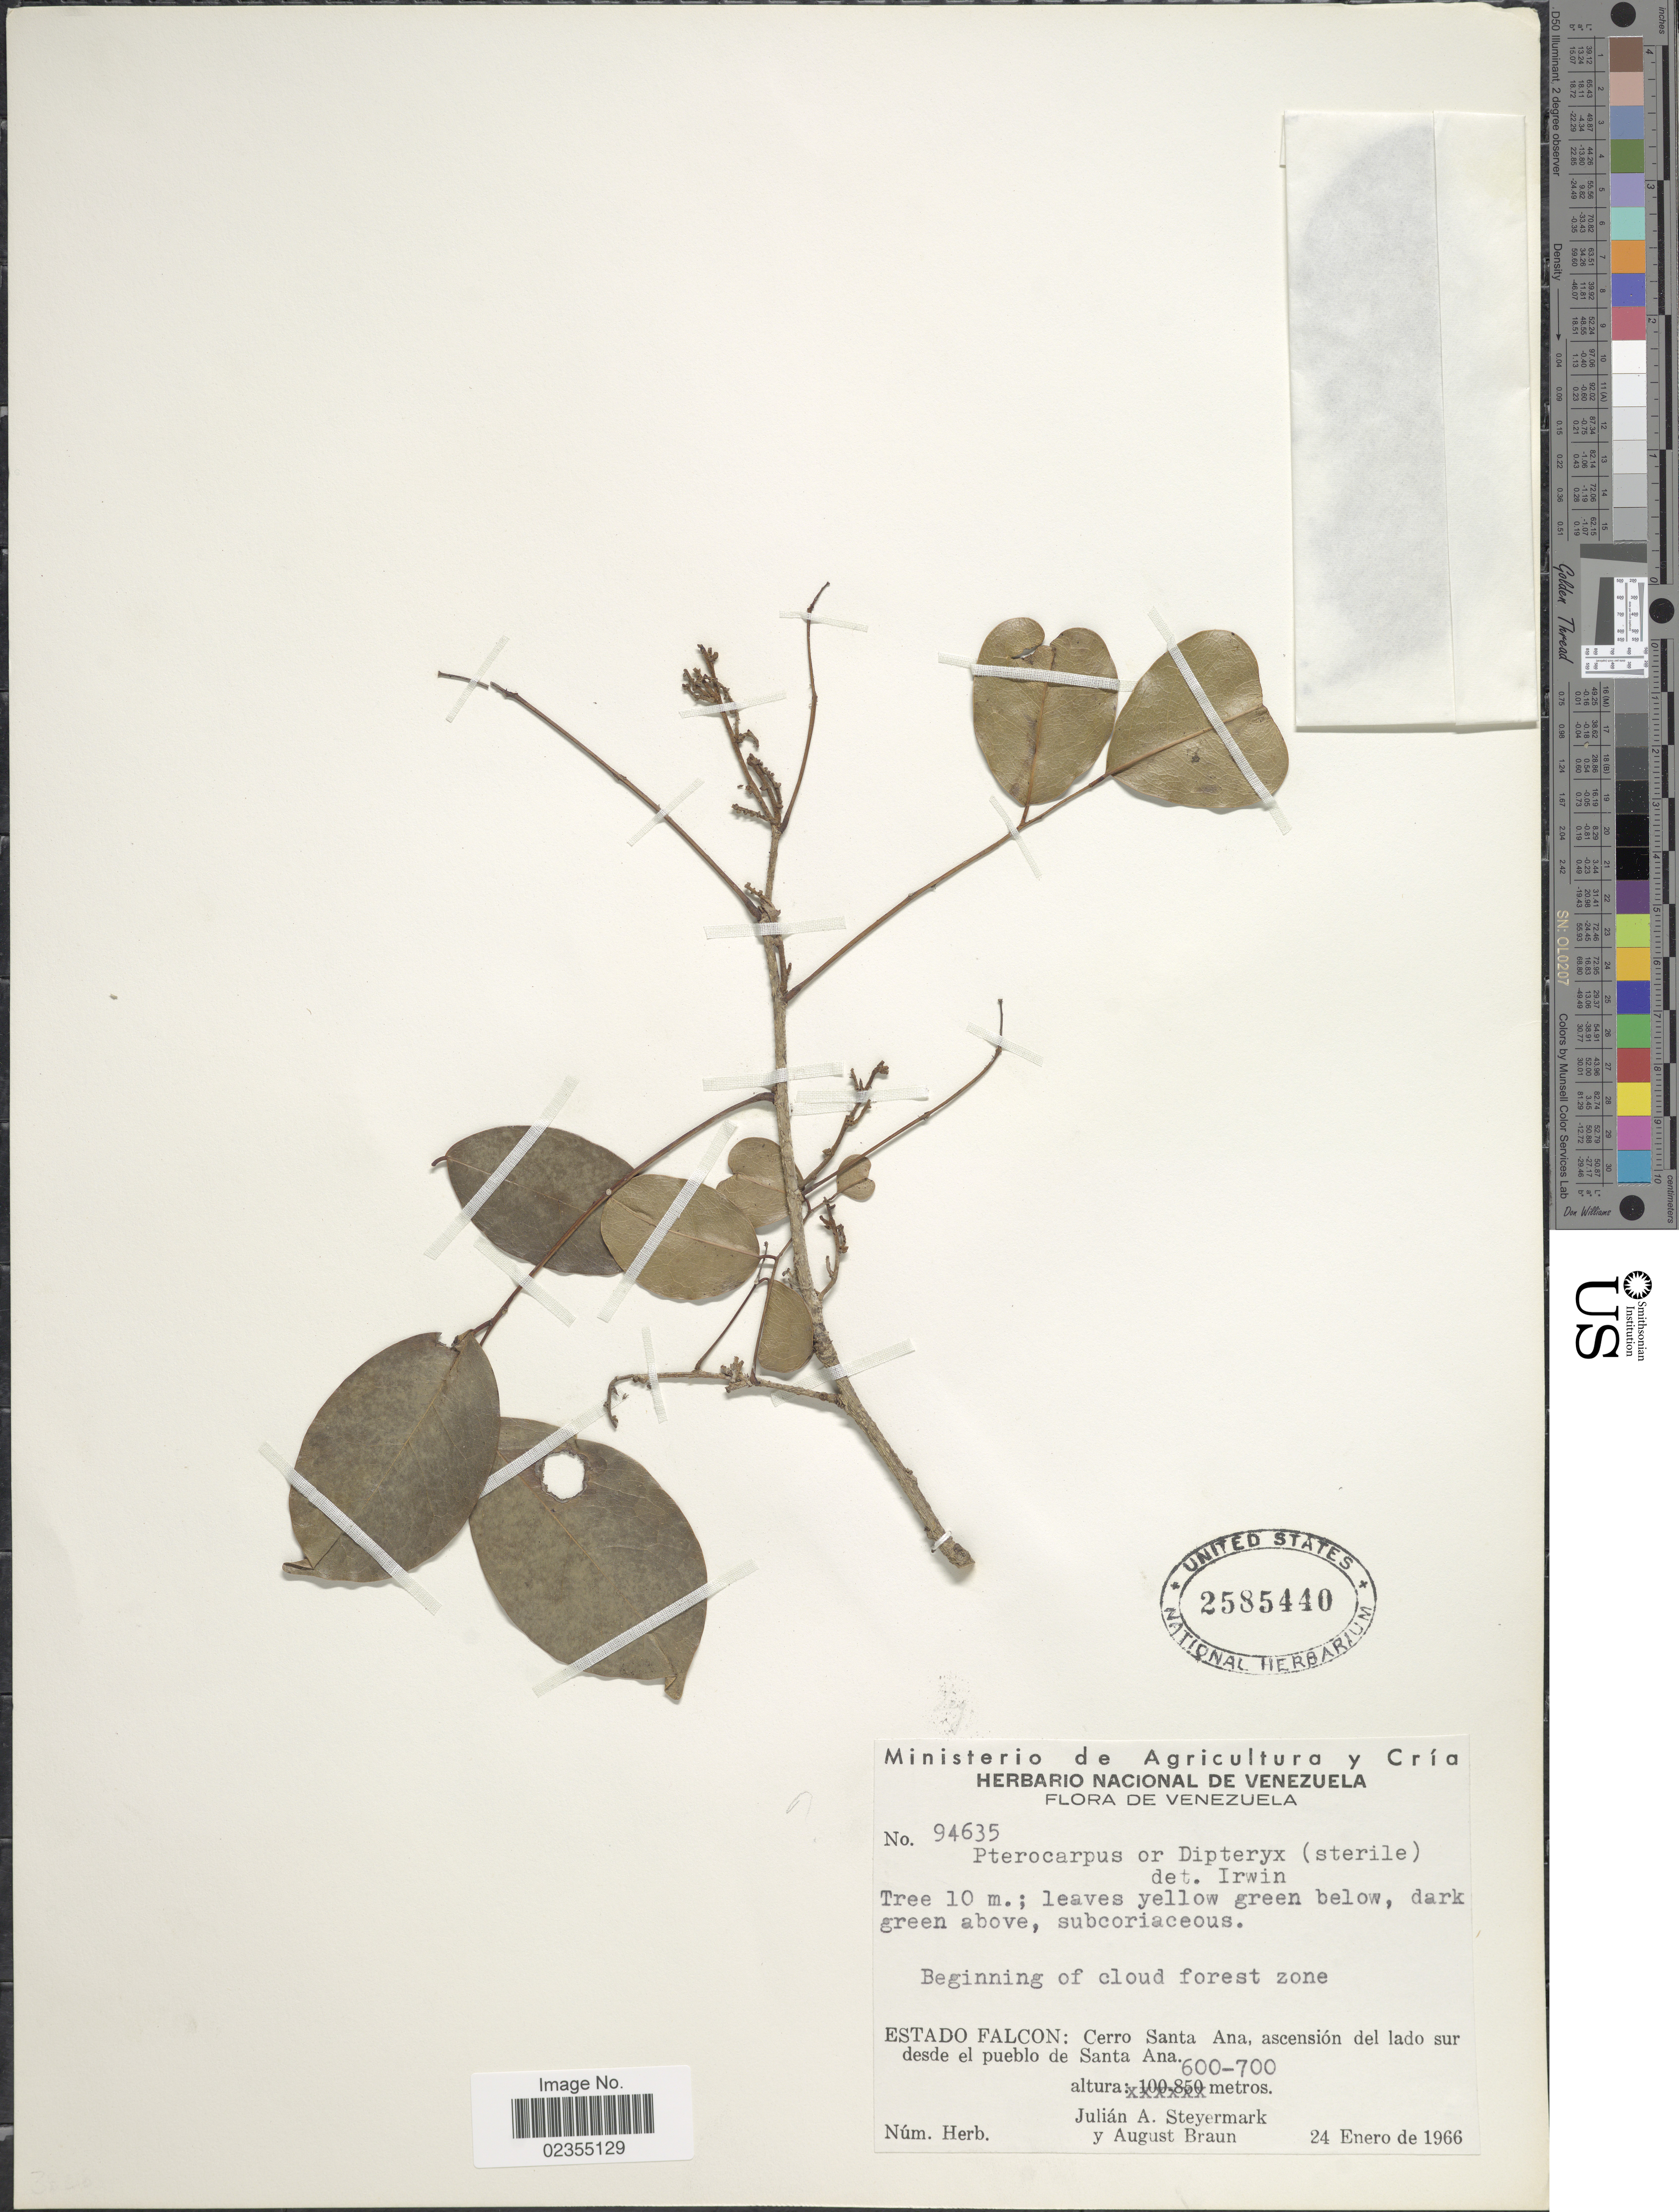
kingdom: Plantae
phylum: Tracheophyta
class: Magnoliopsida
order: Fabales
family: Fabaceae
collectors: J. Steyermark & A. Braun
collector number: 94635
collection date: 1966-01-24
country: Venezuela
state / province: Falcón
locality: Cerro Santa Ana, ascensión del lado sur desde el pueblo de Santa Ana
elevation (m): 600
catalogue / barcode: US 2585440